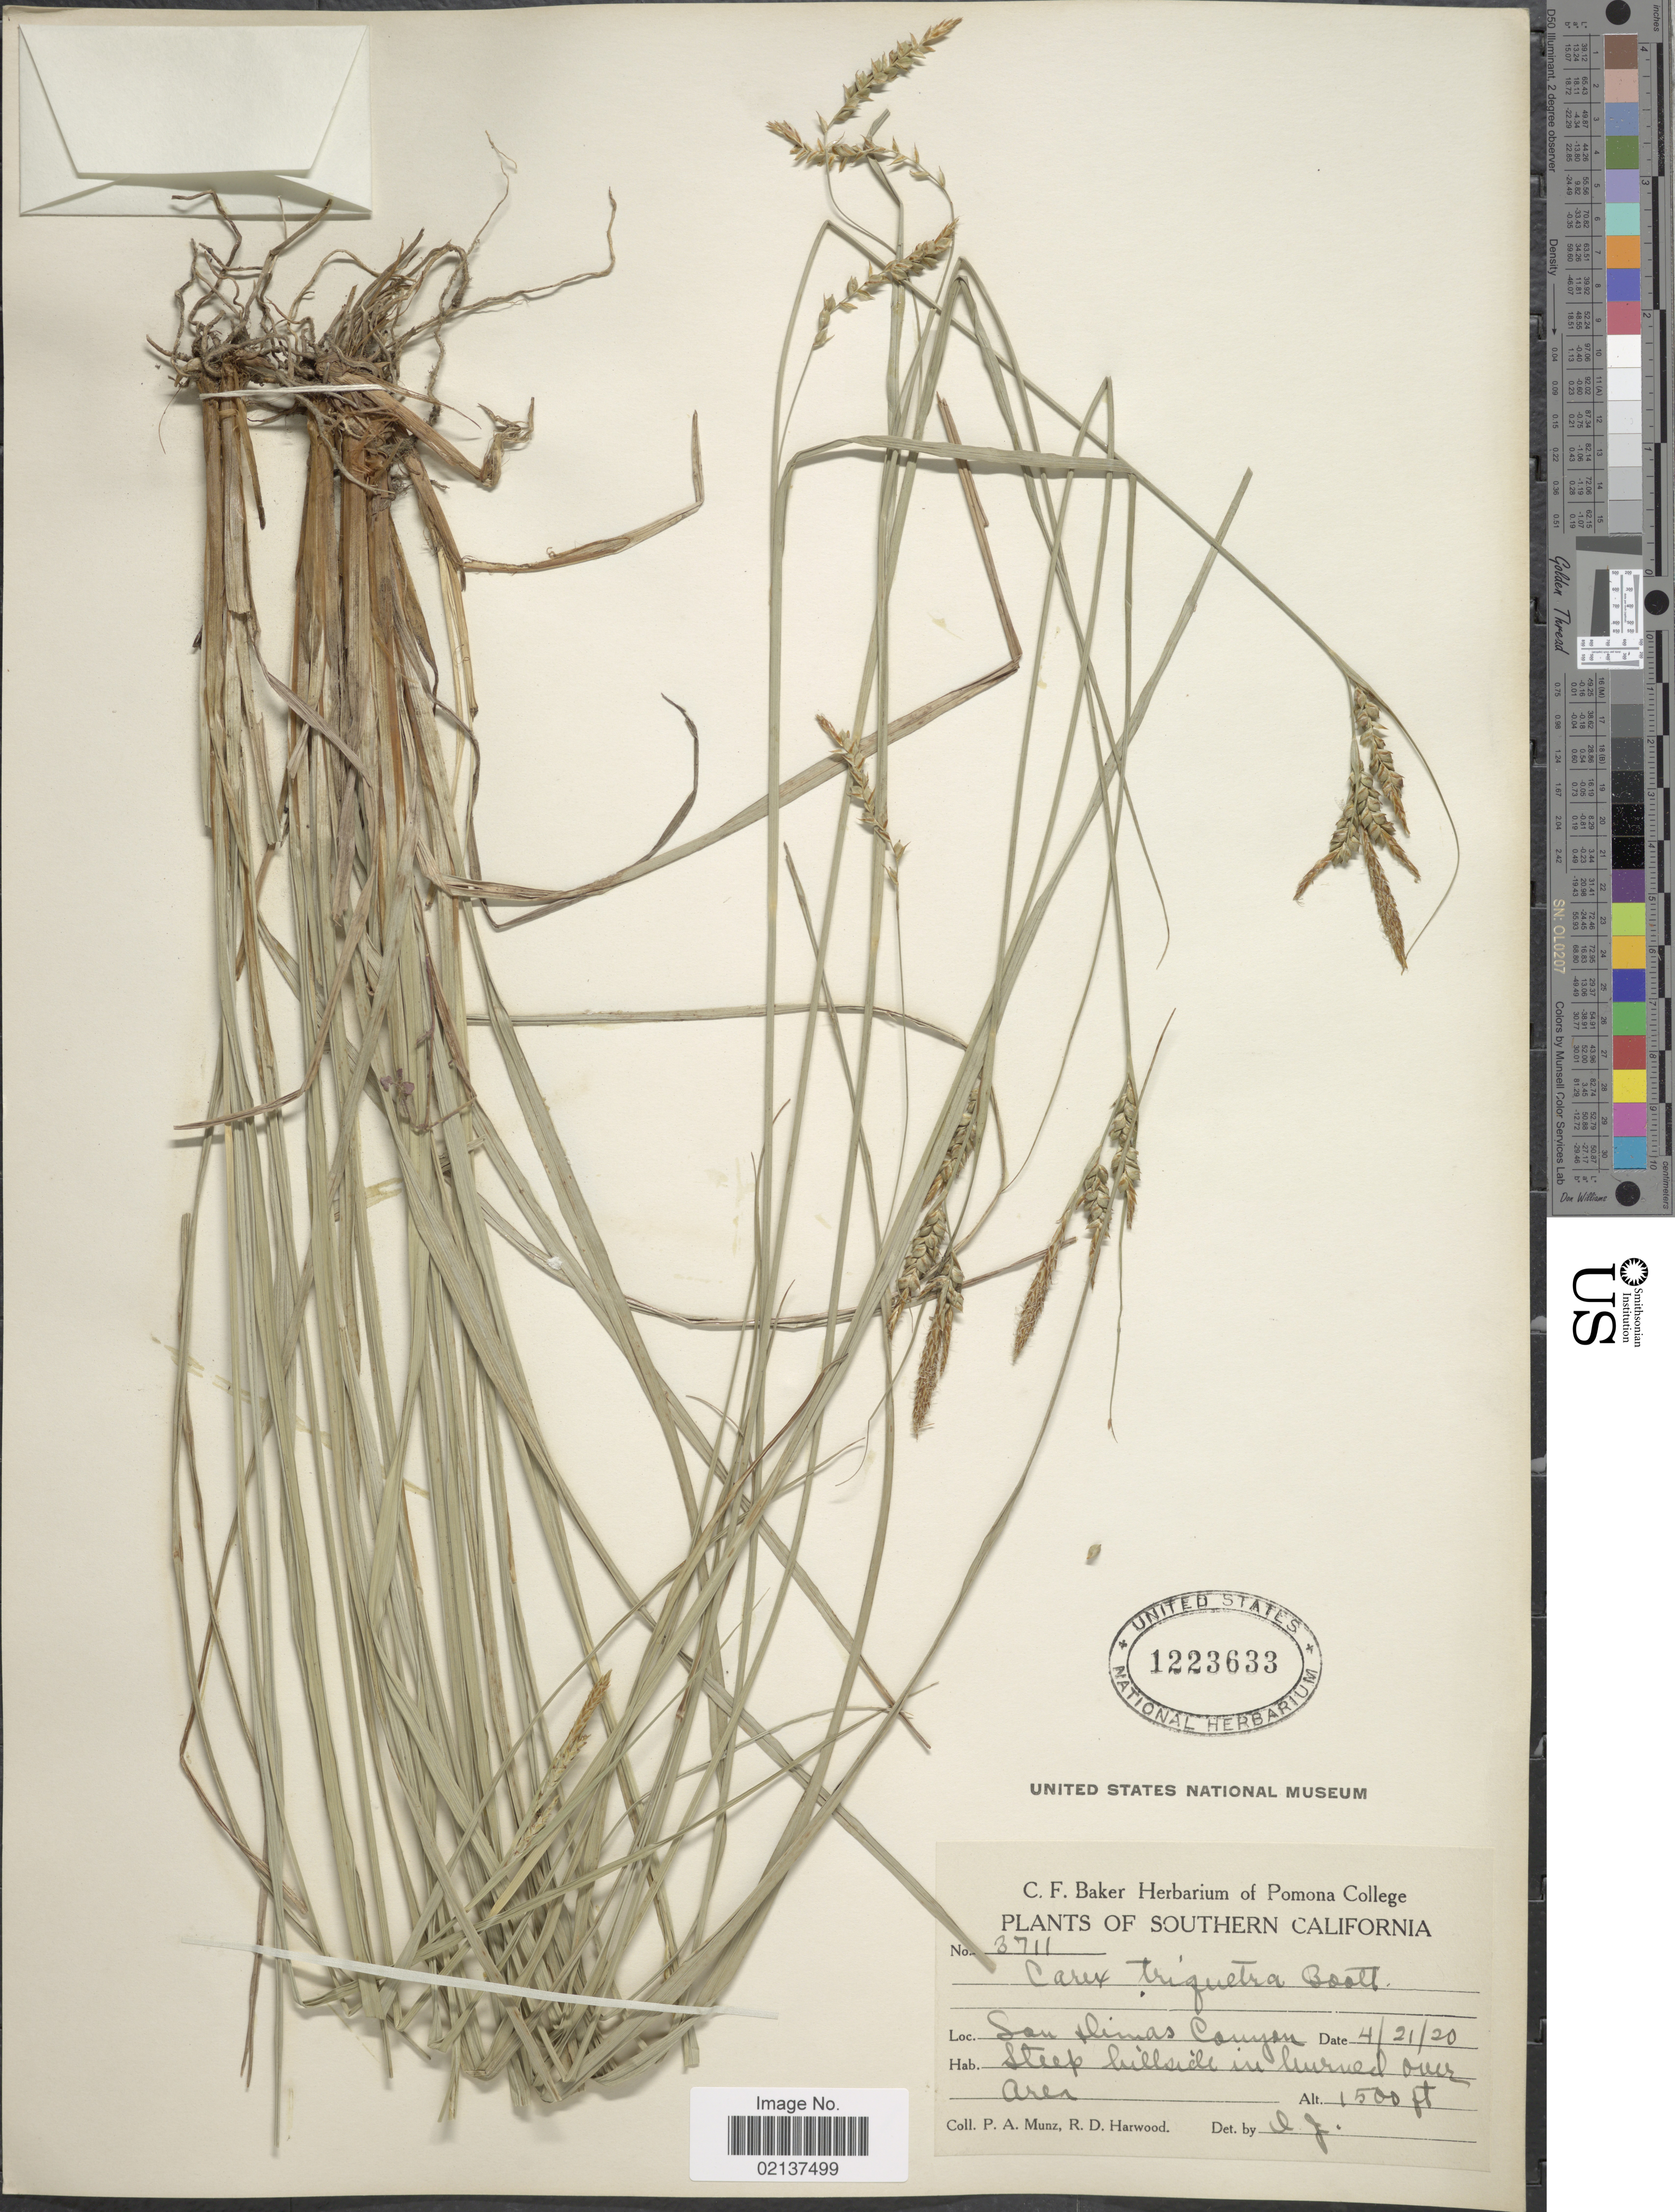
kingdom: Plantae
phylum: Tracheophyta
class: Liliopsida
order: Poales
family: Cyperaceae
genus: Carex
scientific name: Carex triquetra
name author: Boott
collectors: P. A. Munz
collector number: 3711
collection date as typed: Transcribed d/m/y: 21/4/20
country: United States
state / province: California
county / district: Los Angeles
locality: Southern California, San Dimas Canyon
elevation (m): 457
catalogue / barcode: US 1223633